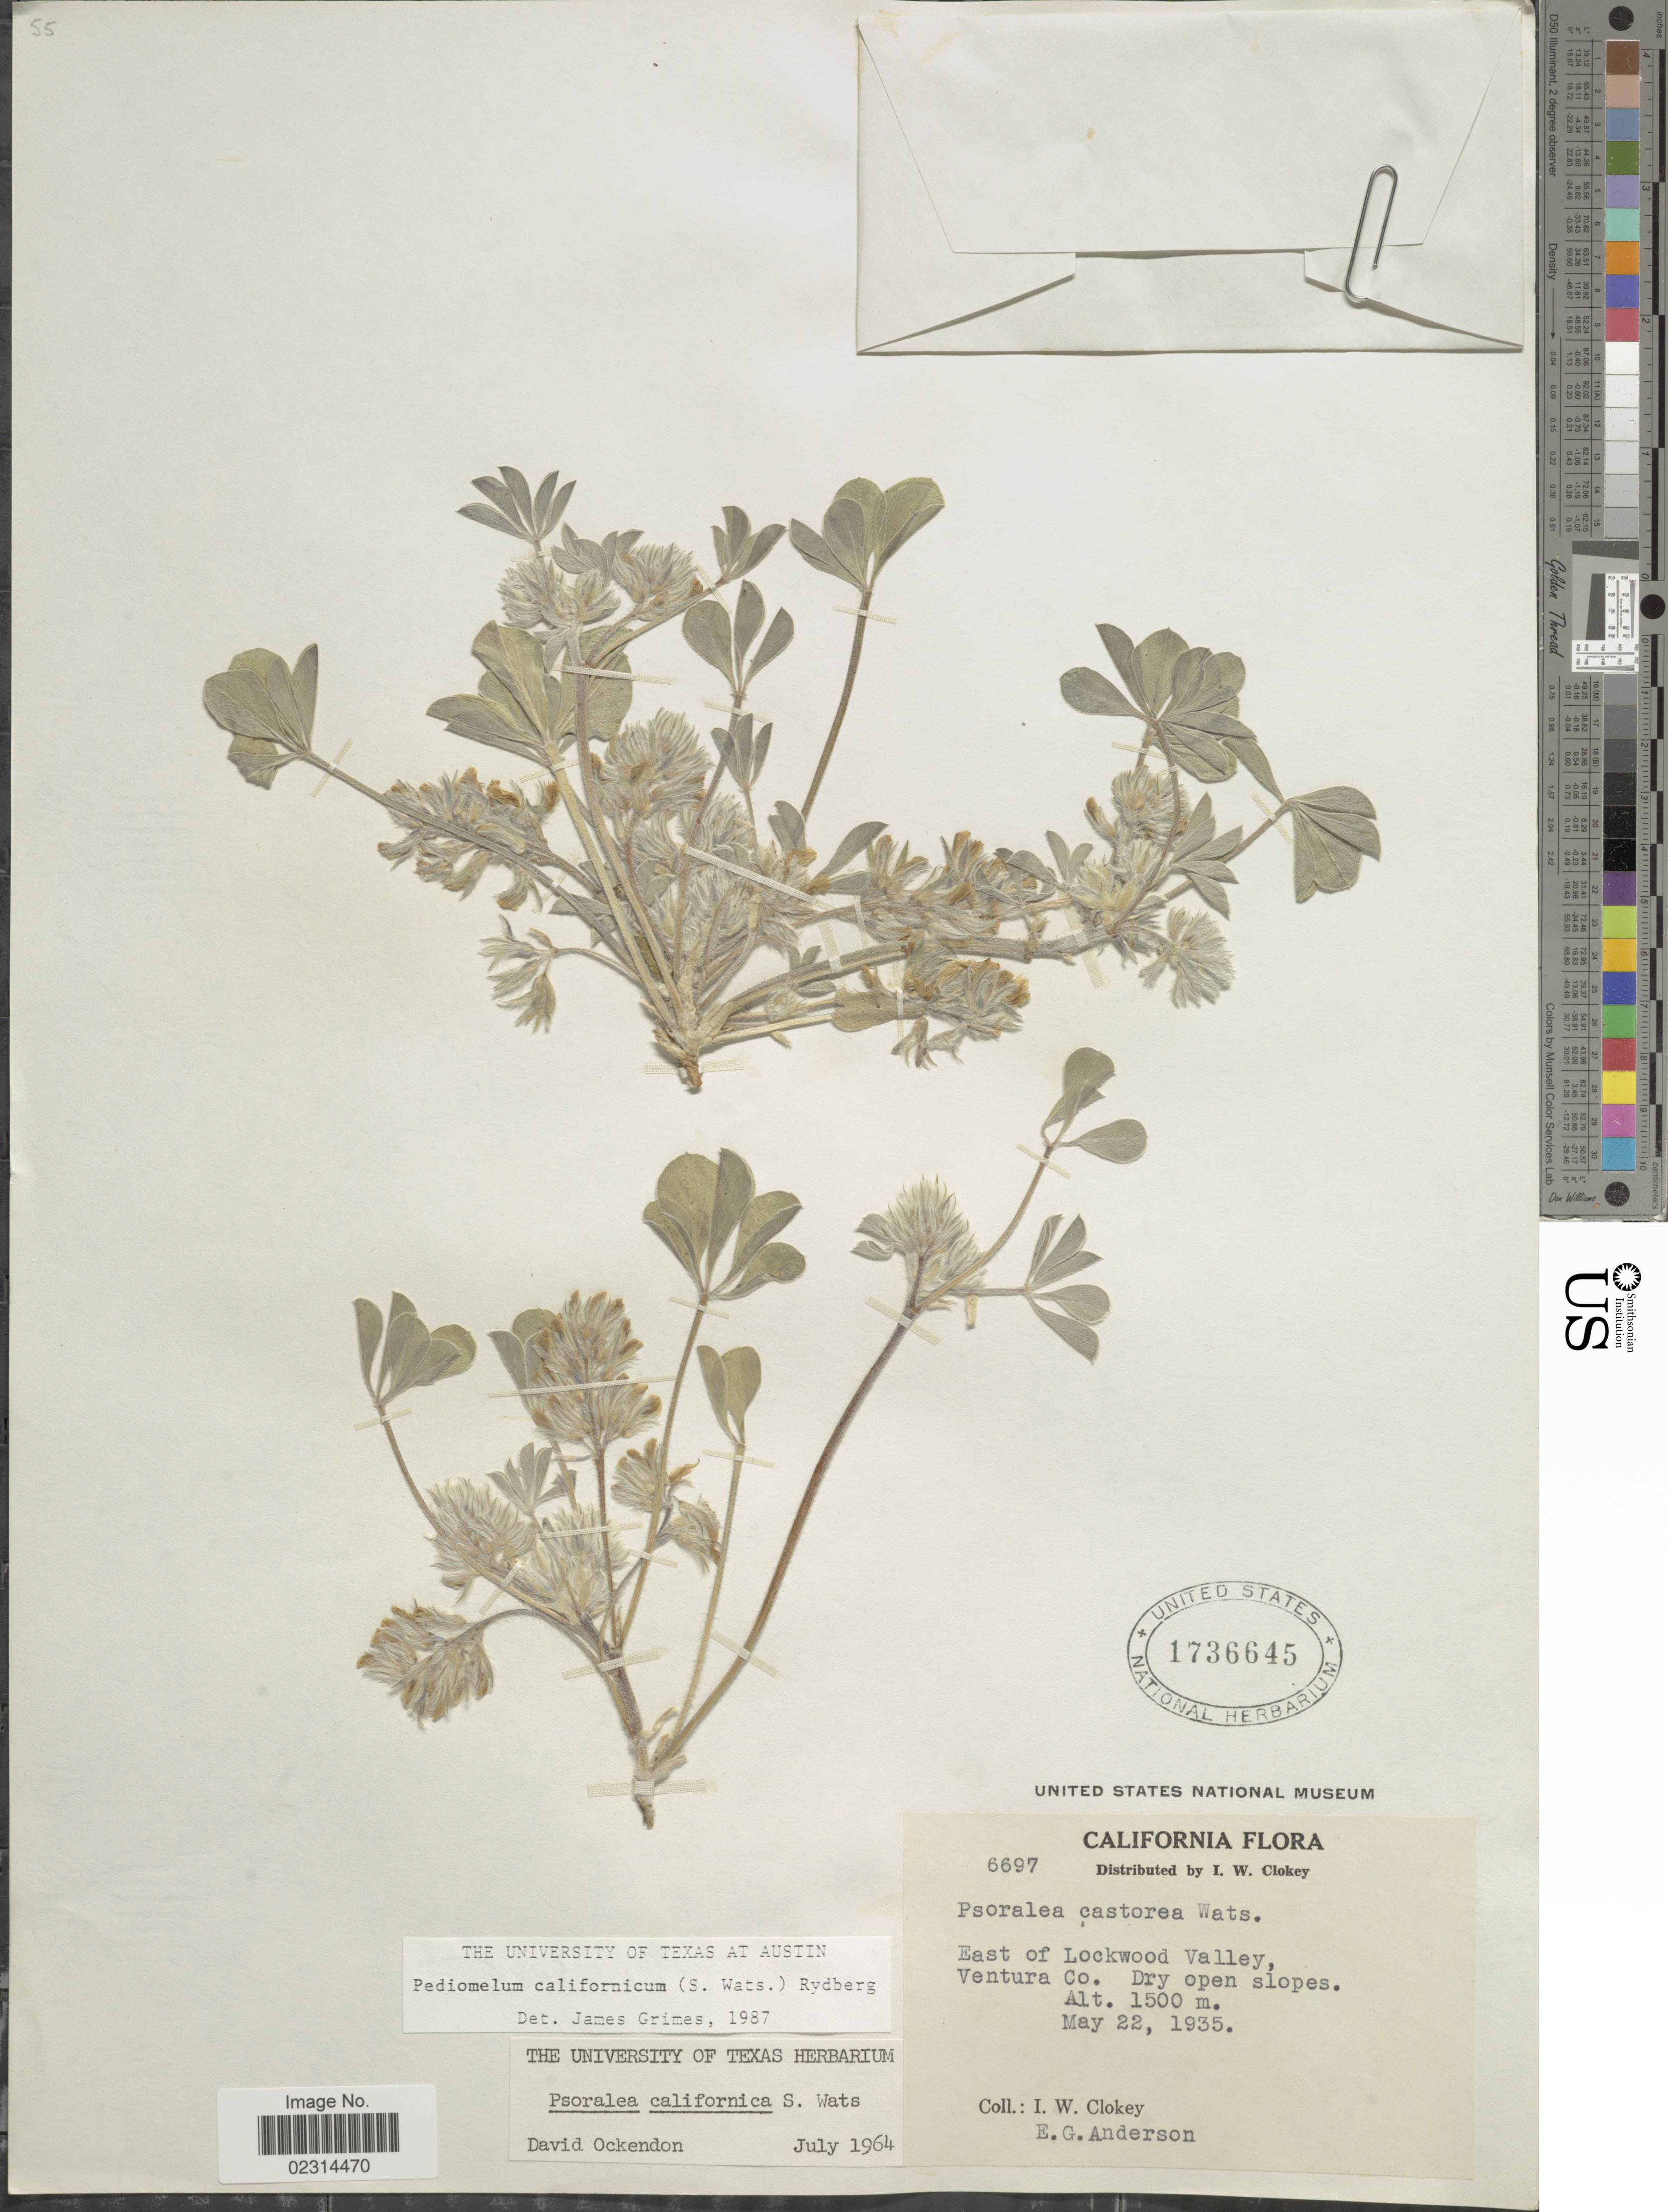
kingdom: Plantae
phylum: Tracheophyta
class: Magnoliopsida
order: Fabales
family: Fabaceae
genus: Pediomelum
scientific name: Pediomelum californicum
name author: (S. Watson) Rydb.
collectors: I. W. Clokey & E. G. Anderson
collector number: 6697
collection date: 1935-05-22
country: United States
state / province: California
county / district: Ventura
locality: East of Lockwood Valley, Ventura Co.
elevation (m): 1500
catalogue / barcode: US 1736645